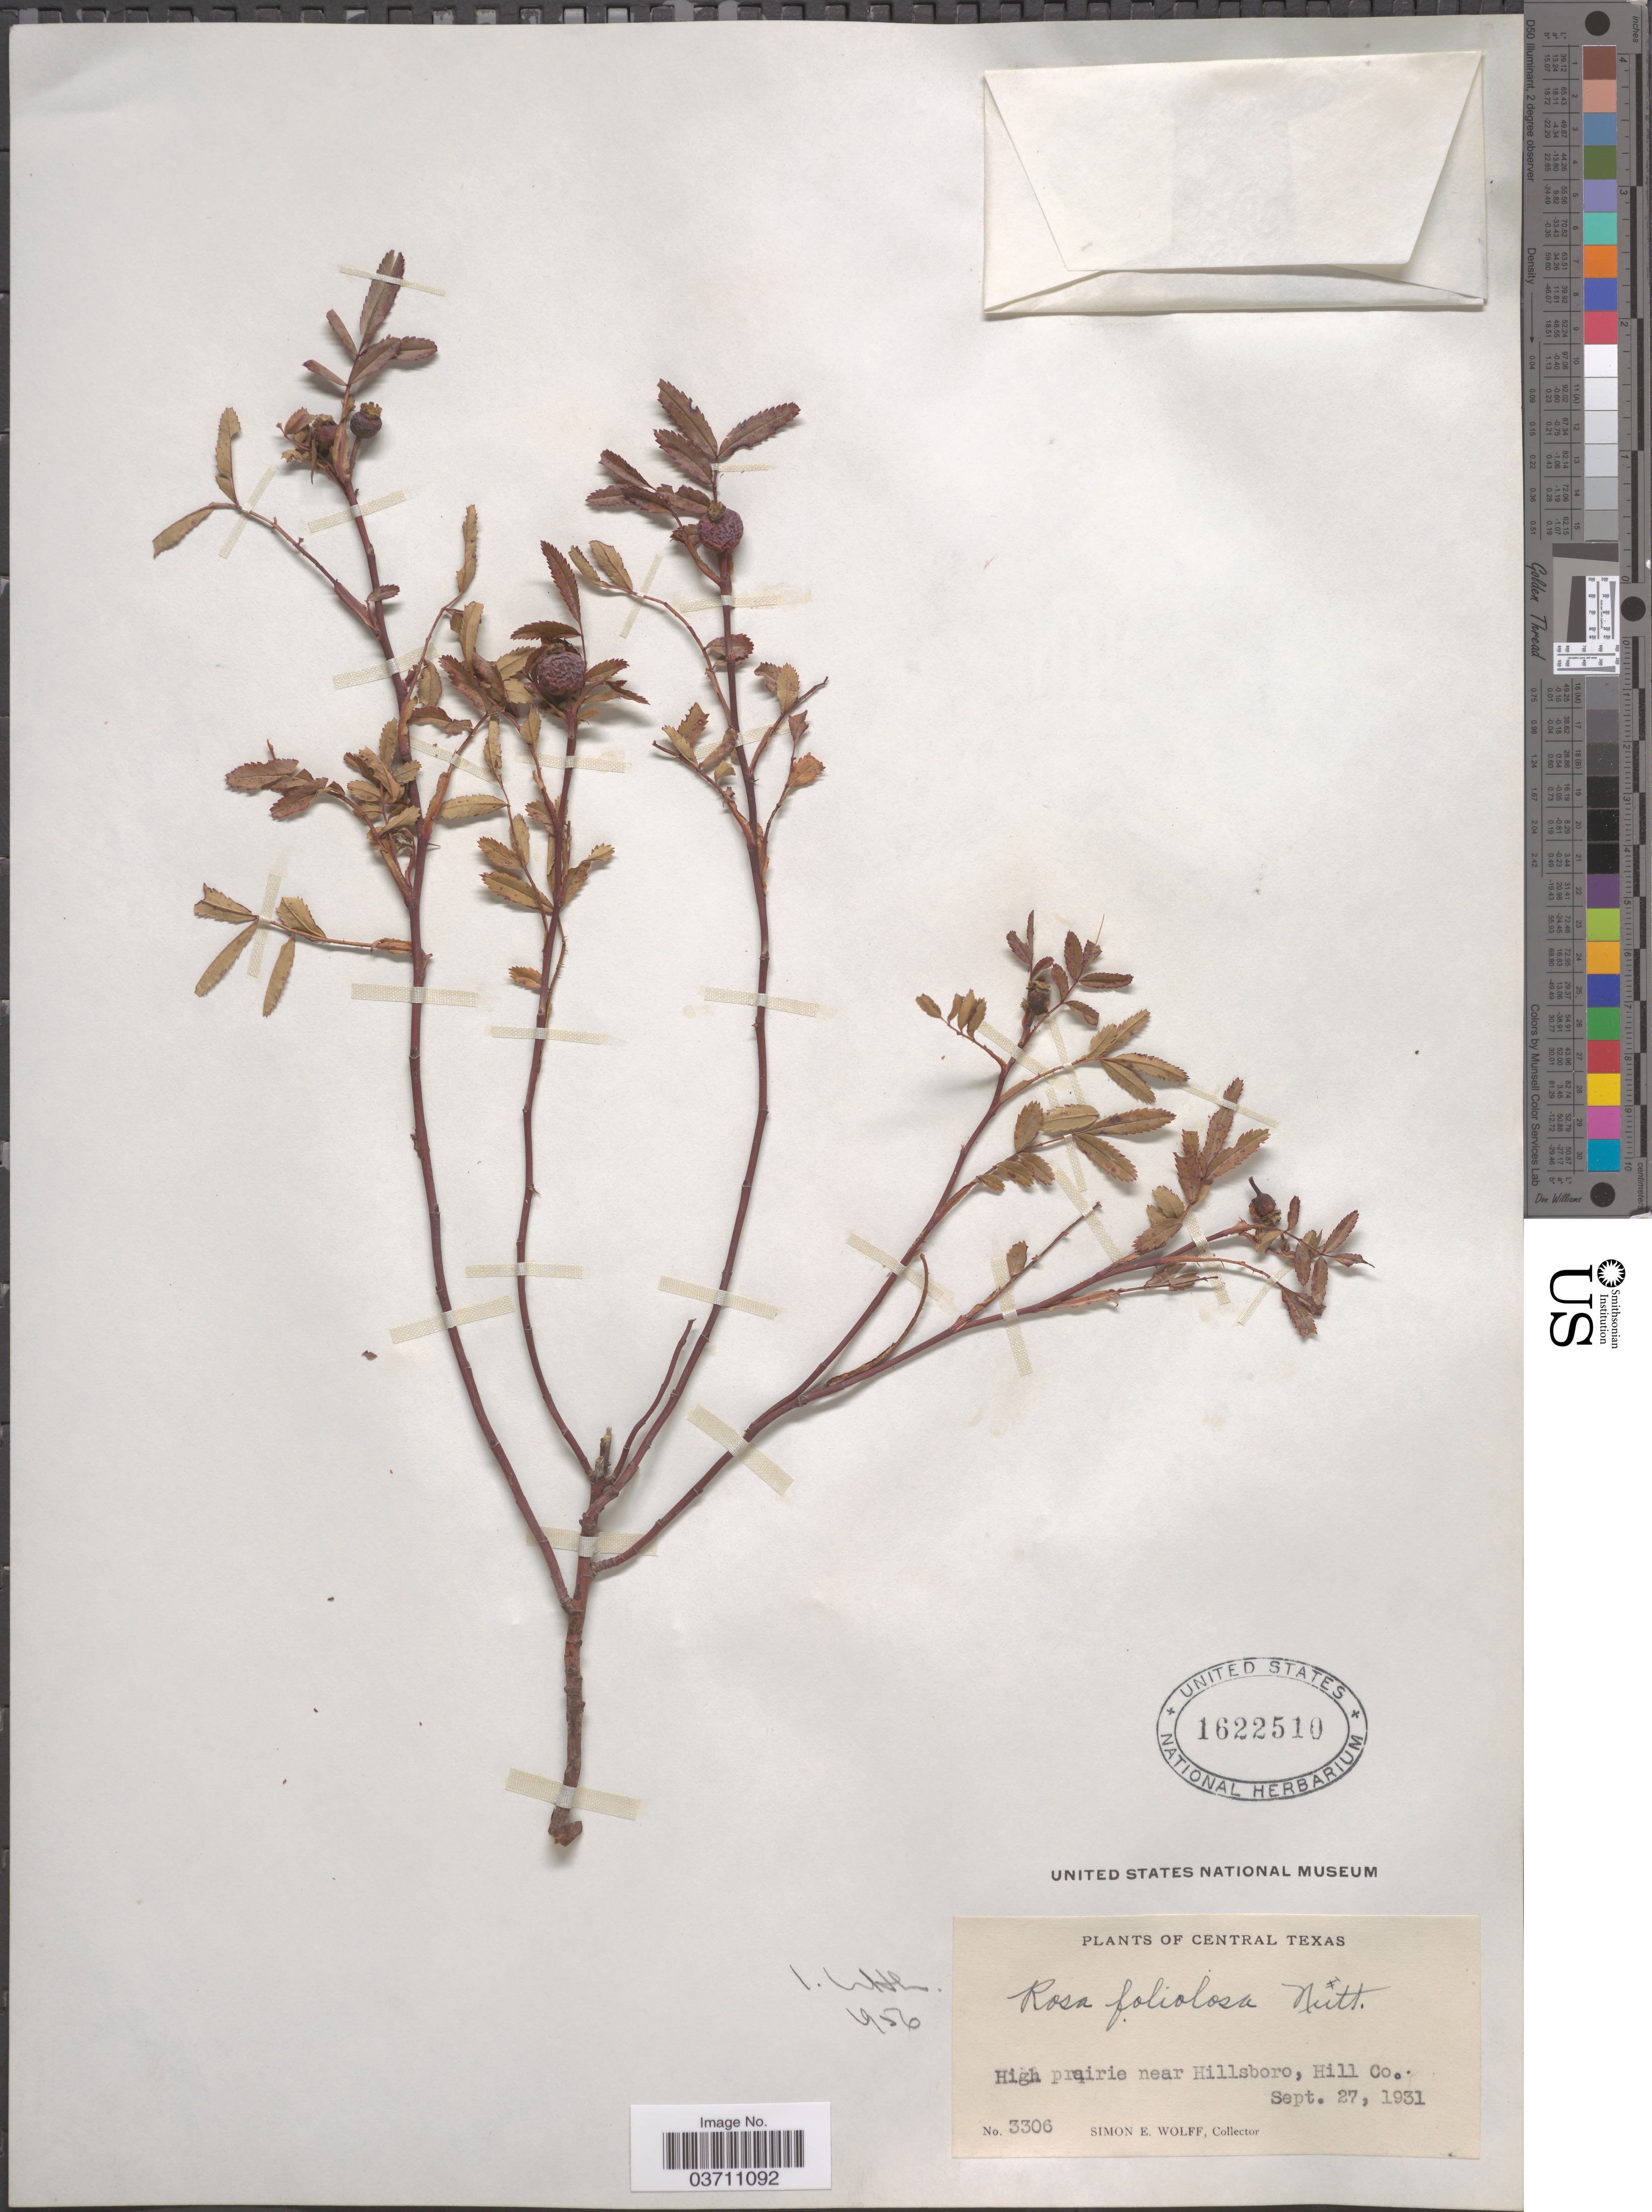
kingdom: Plantae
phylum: Tracheophyta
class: Magnoliopsida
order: Rosales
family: Rosaceae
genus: Rosa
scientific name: Rosa foliolosa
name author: Nutt.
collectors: S. E. Wolff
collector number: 3306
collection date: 1931-09-27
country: United States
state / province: Texas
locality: Central Texas. High prairie near Hillsboro, Hill Co.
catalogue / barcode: US 1622510